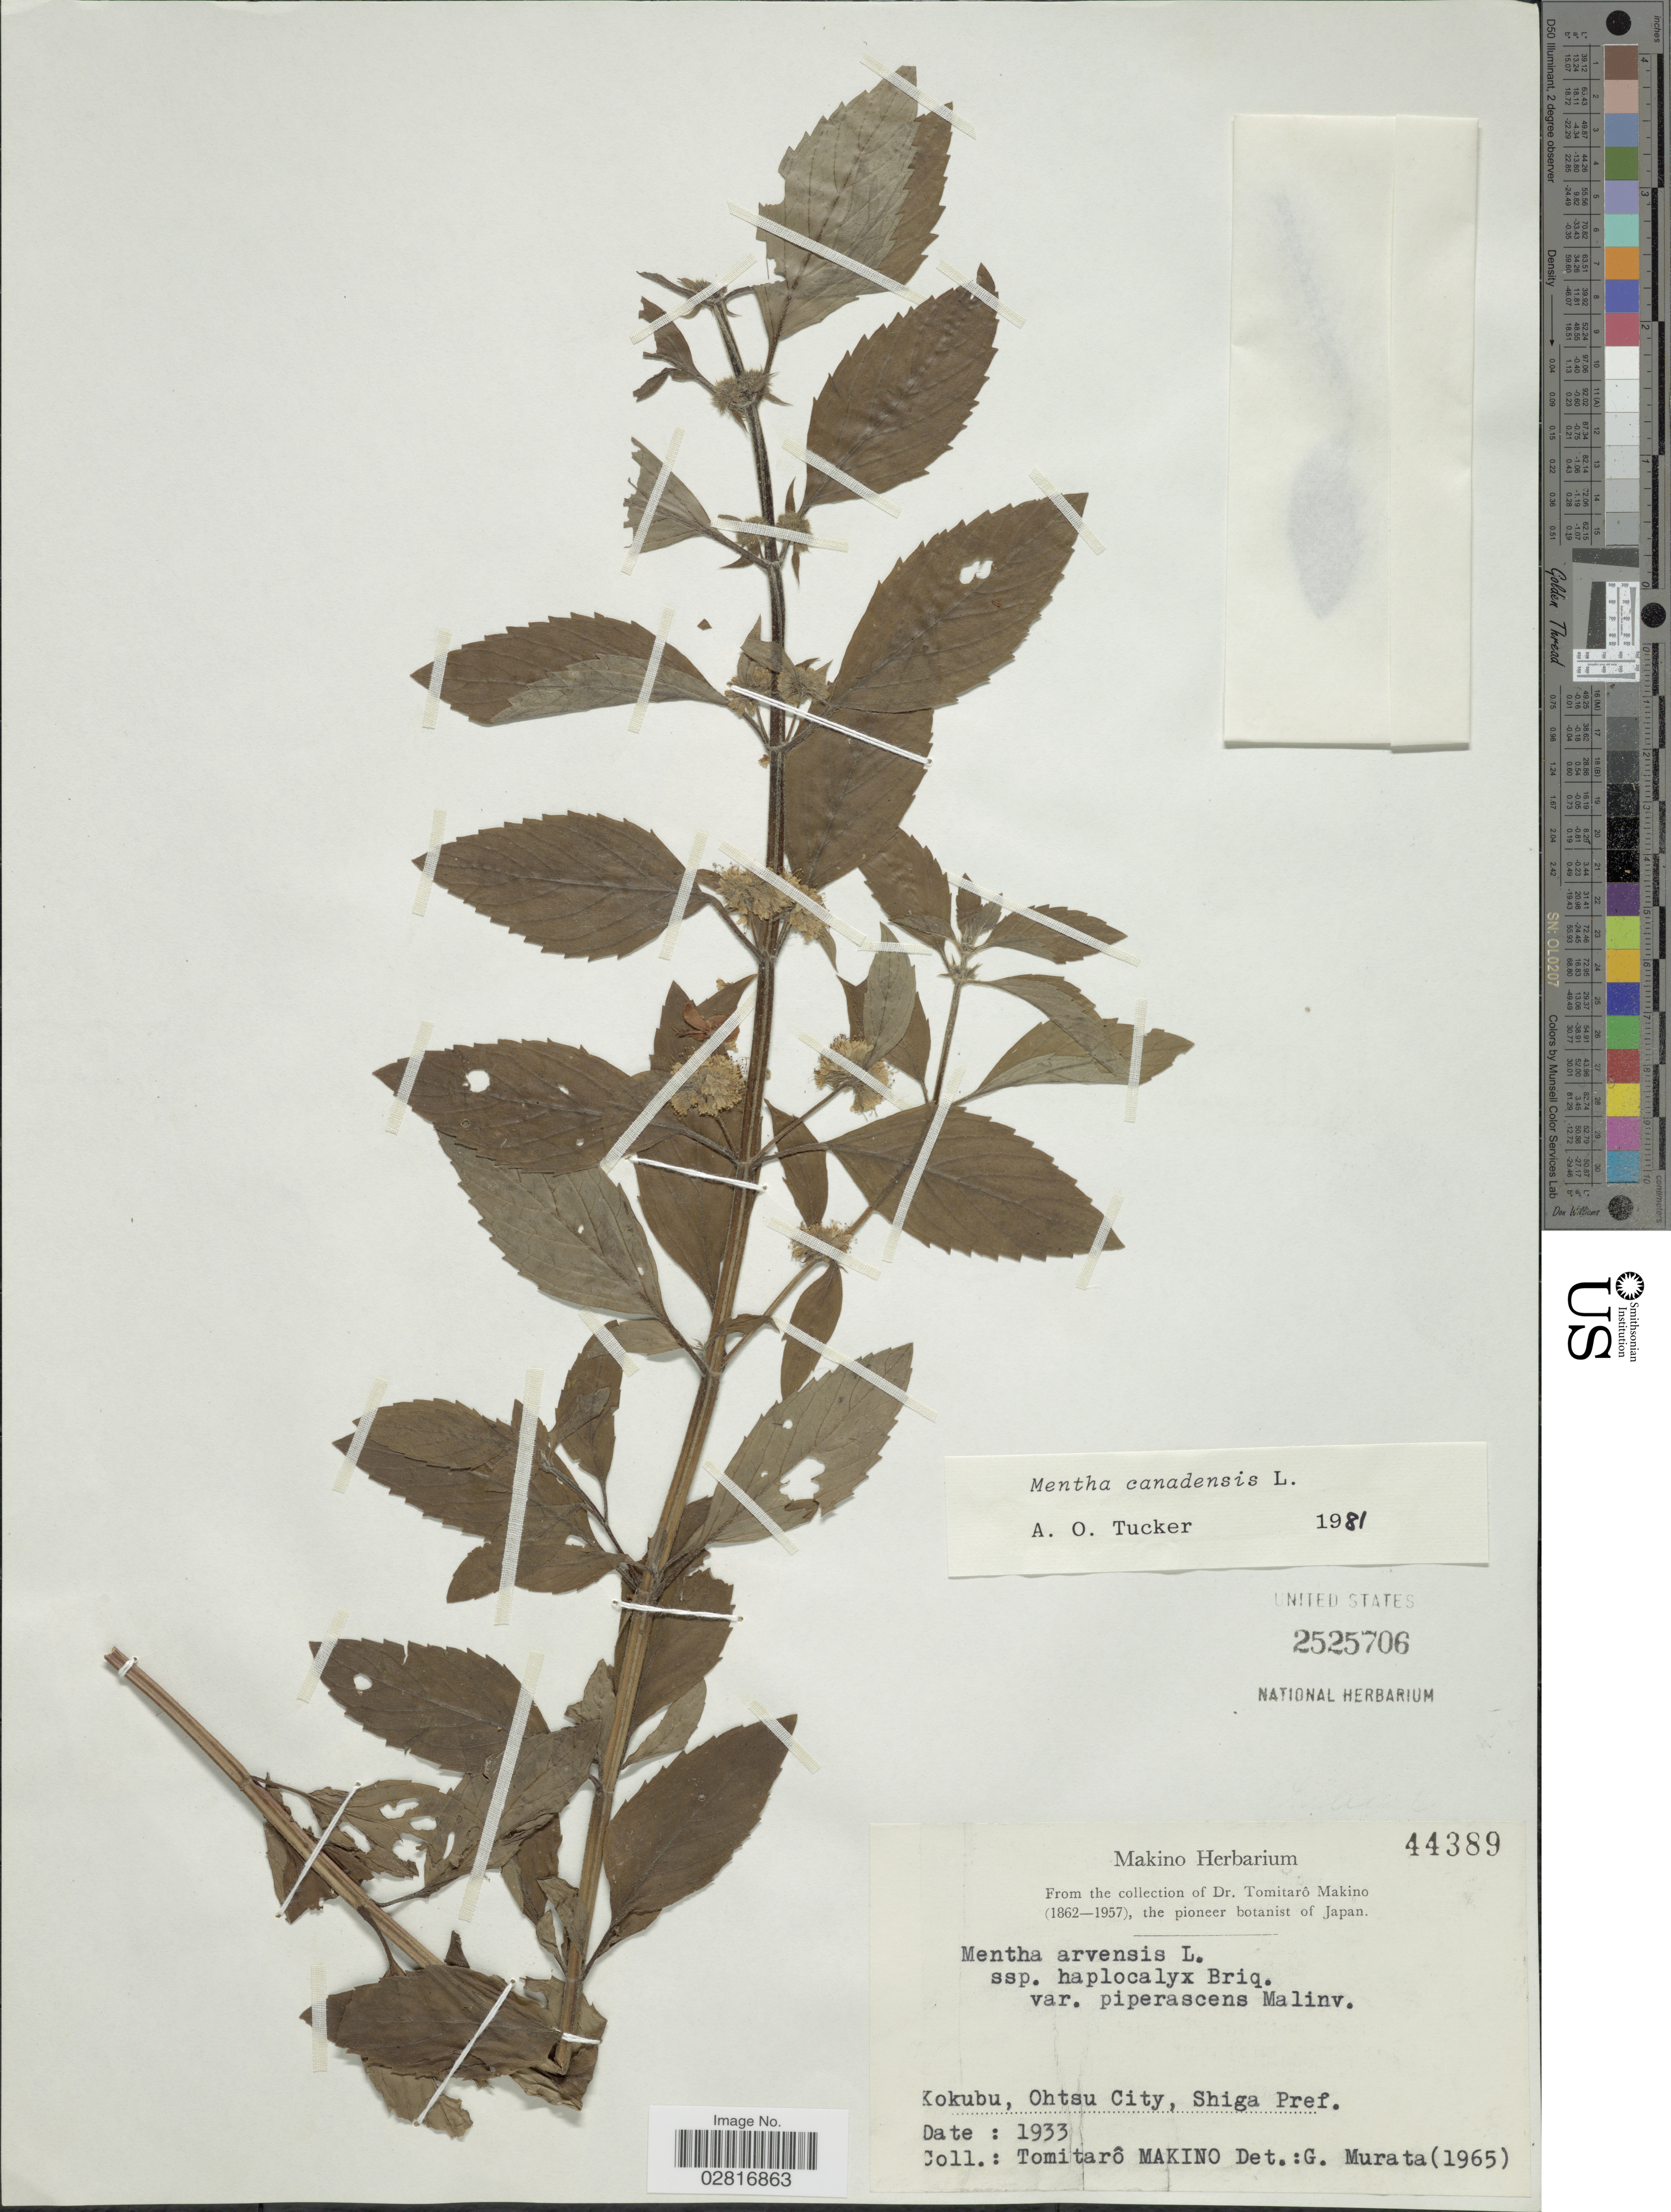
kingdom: Plantae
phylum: Tracheophyta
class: Magnoliopsida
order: Lamiales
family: Lamiaceae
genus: Mentha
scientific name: Mentha canadensis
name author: L.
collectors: T. Makino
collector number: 44389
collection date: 1933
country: Japan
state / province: Siga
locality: Kokubu, Ohtsu City, Shiga Pref.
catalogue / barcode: US 2525706